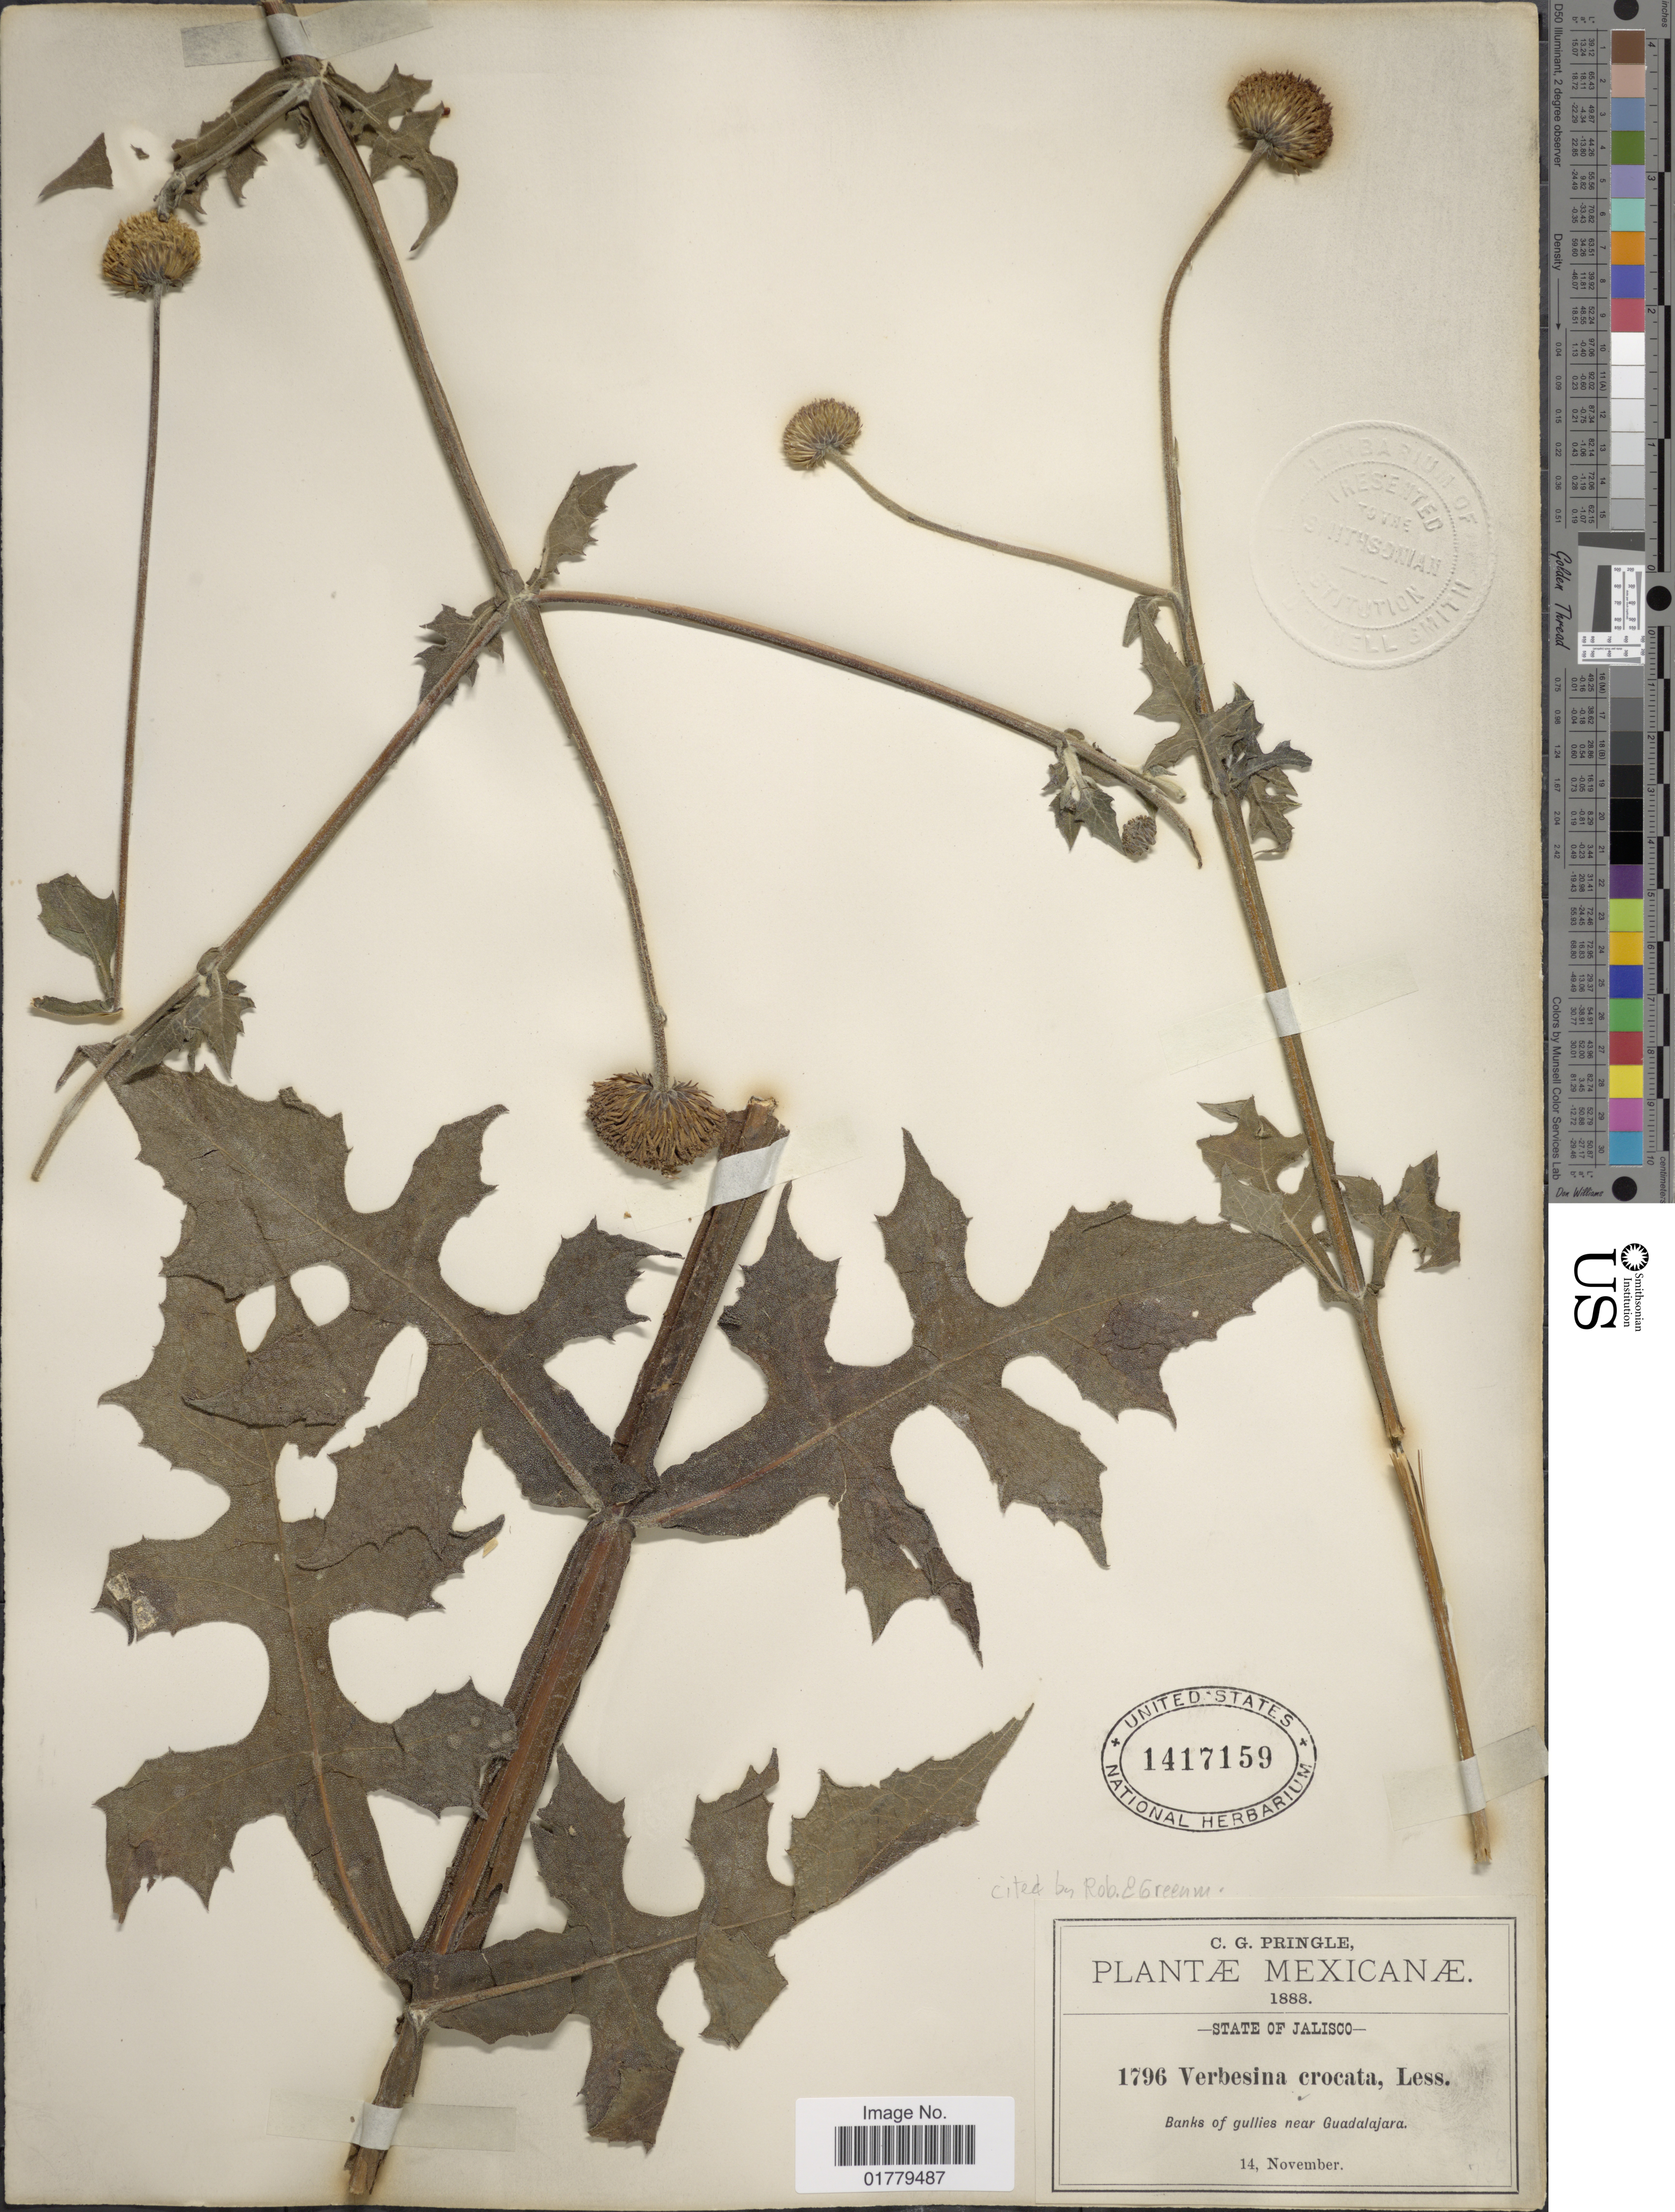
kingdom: Plantae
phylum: Tracheophyta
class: Magnoliopsida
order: Asterales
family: Asteraceae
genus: Verbesina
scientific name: Verbesina crocata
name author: (Cav.) Less.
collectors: C. G. Pringle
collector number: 1796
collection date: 1888-11-14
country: Mexico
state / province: Jalisco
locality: State of Jalisco. Banks of gullies near Guadalajara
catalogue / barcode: US 1417159